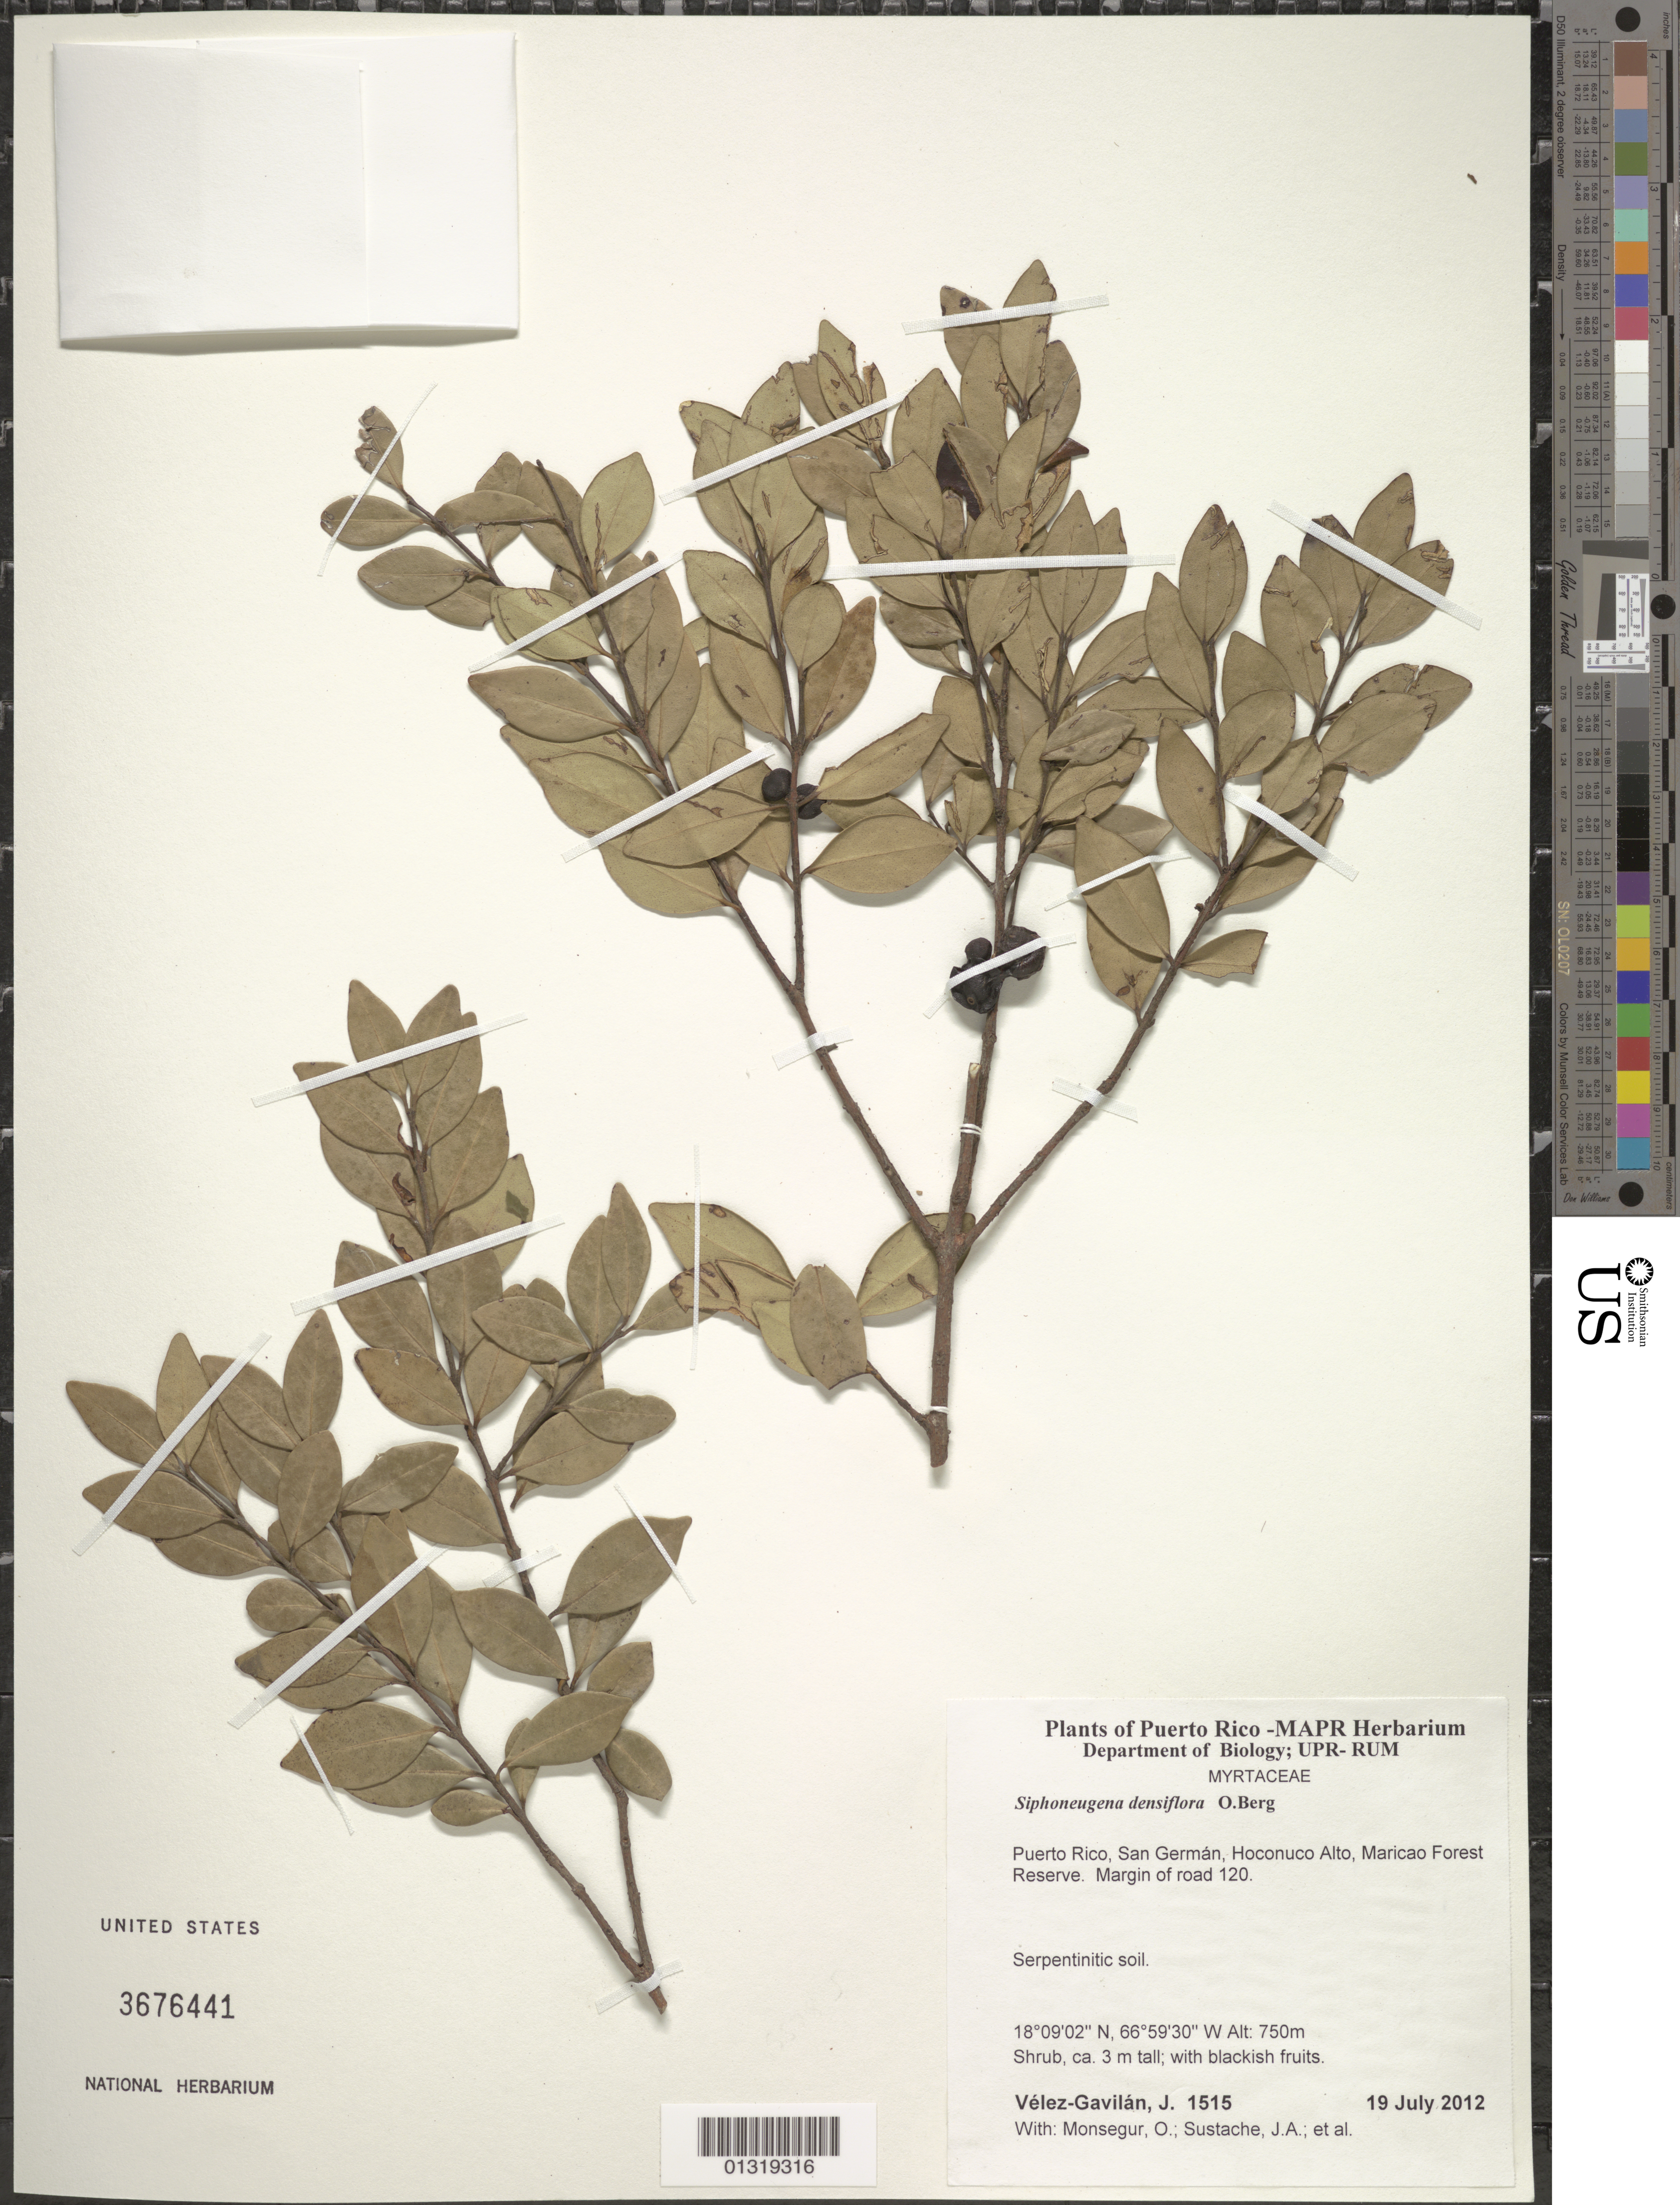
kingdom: Plantae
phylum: Tracheophyta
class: Magnoliopsida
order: Myrtales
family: Myrtaceae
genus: Siphoneugena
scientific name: Siphoneugena densiflora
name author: O. Berg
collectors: J. Vélez-Gavilán et al.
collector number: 1515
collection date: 2012-07-19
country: Puerto Rico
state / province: San Germán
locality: Hoconuco Alto, Maricao Forest Reserve. Margin of road 120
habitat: Serpentinitic soil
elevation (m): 750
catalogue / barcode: US 3676441